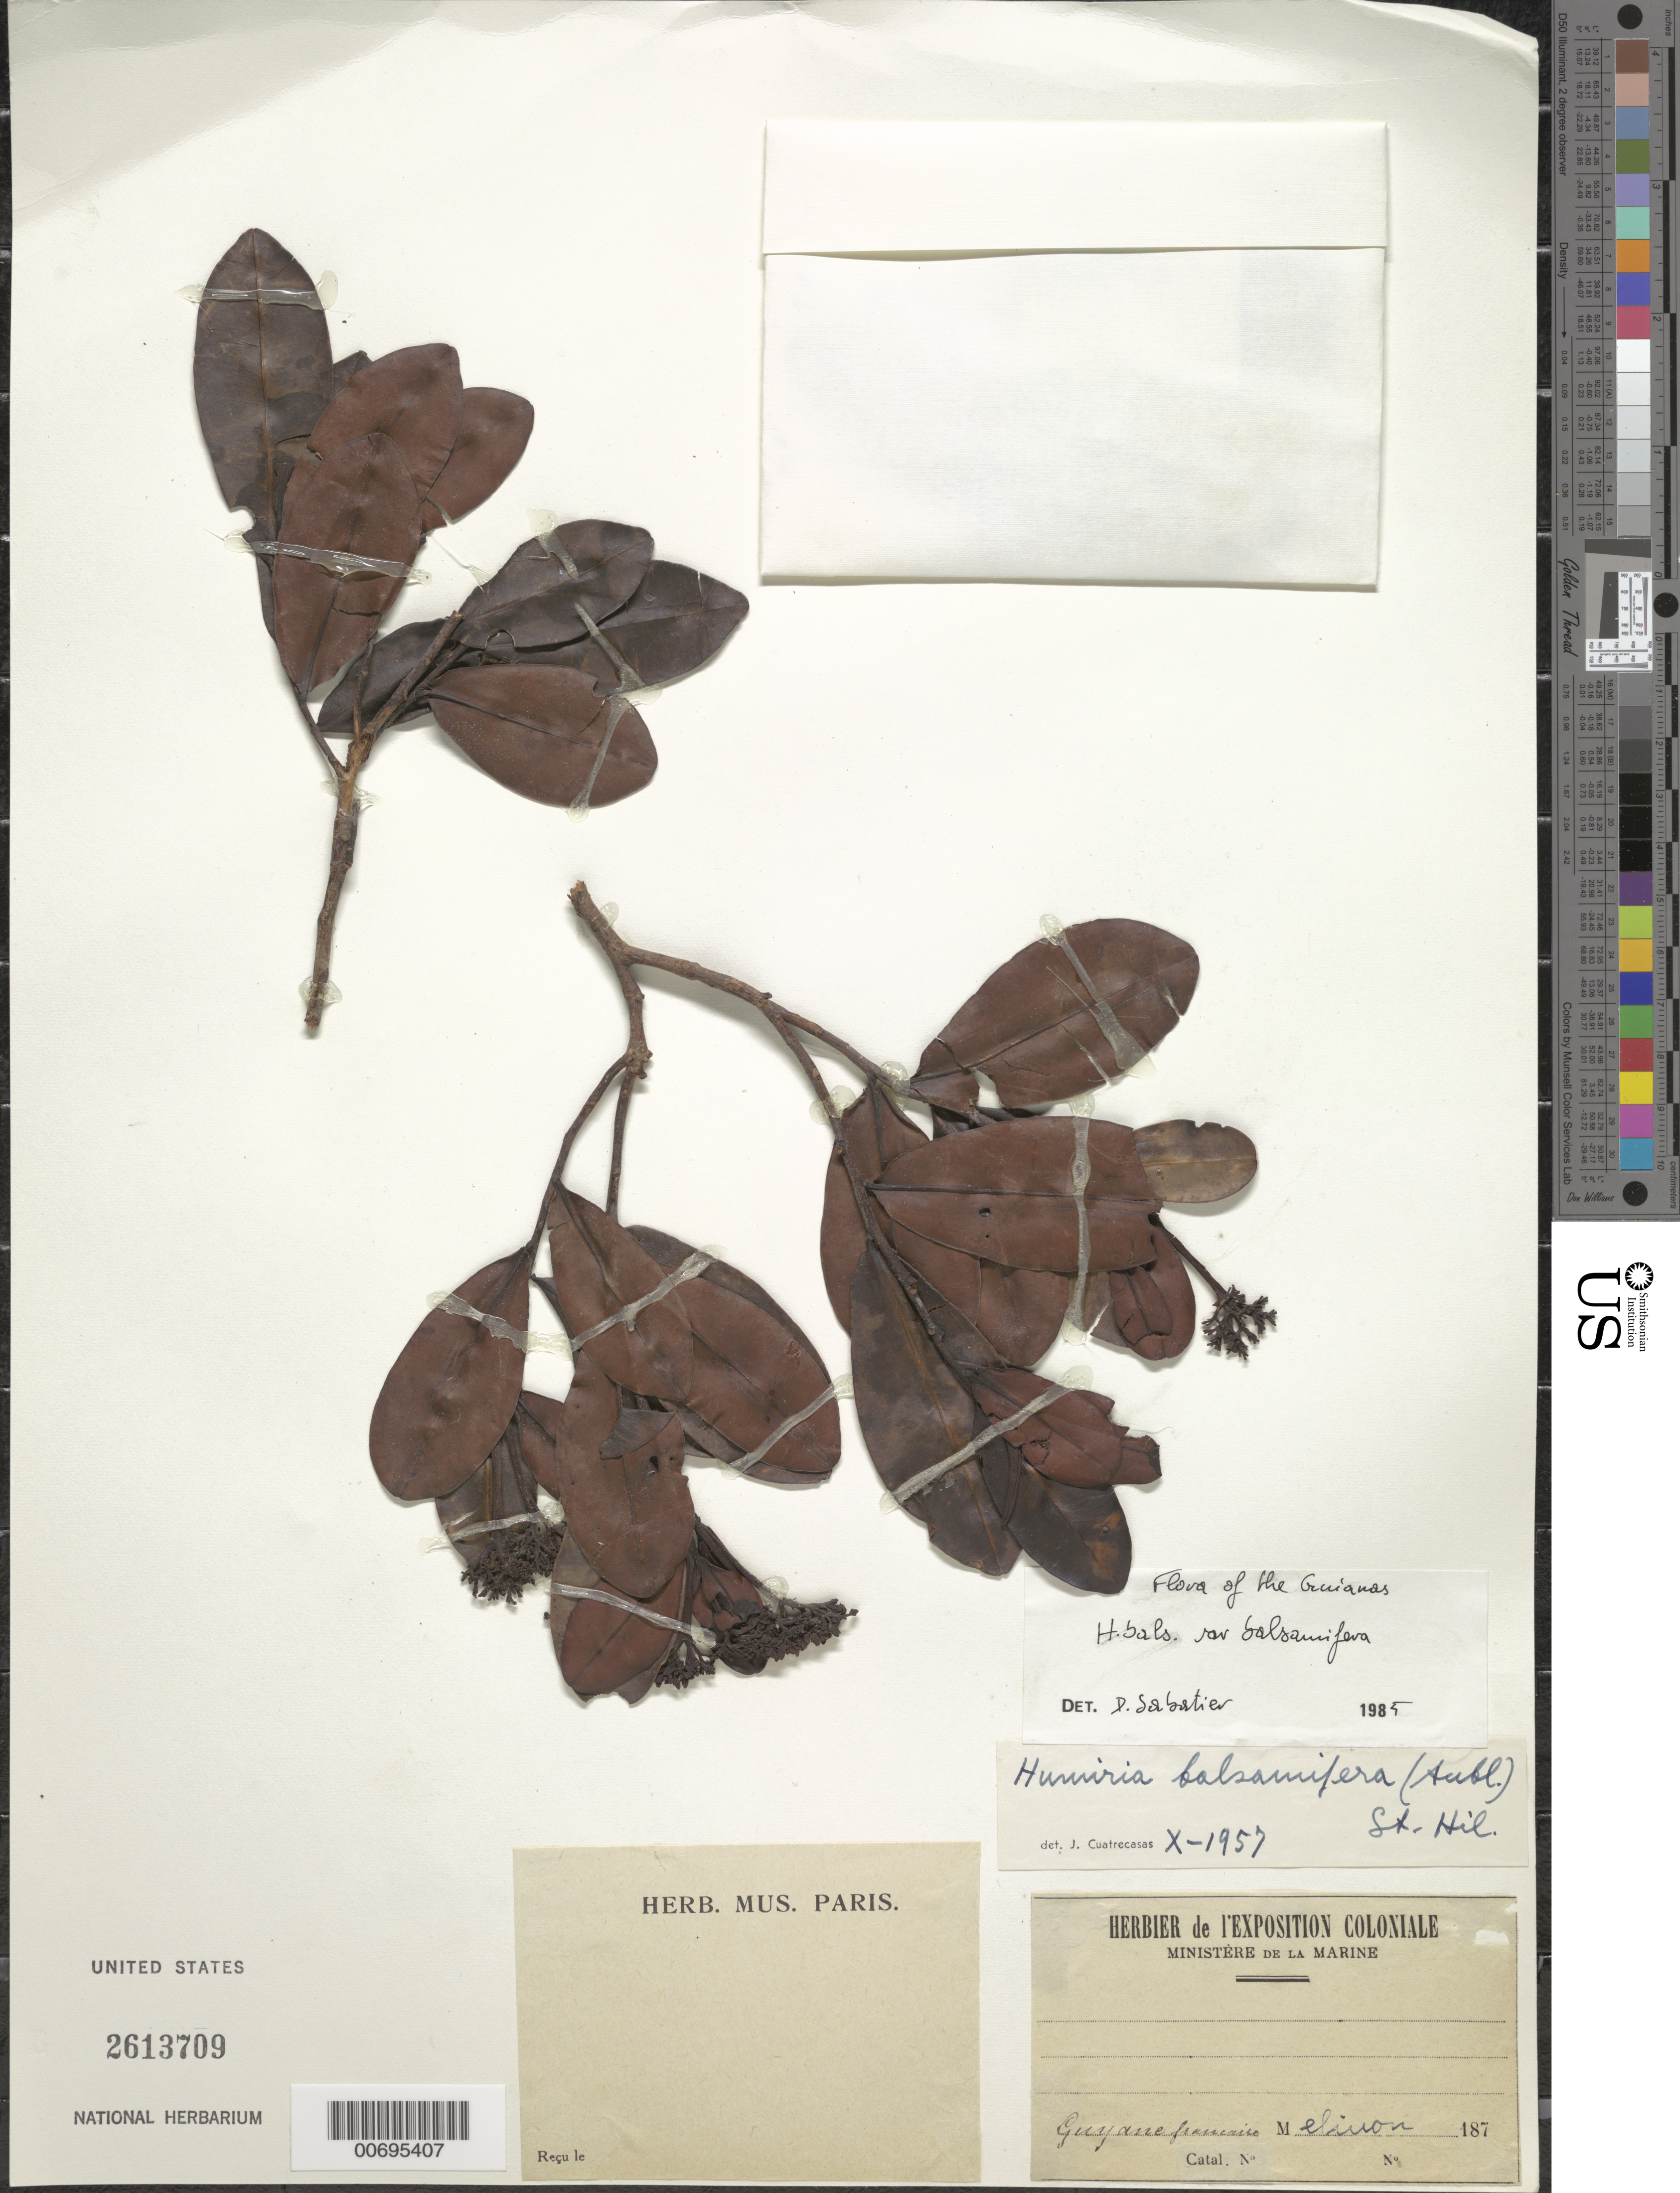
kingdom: Plantae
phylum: Tracheophyta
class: Magnoliopsida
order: Malpighiales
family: Humiriaceae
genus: Humiria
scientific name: Humiria balsamifera var. balsamifera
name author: Aubl.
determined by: Sabatier, D.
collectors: E. Mélinon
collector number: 187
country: French Guiana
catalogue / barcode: US 2613709